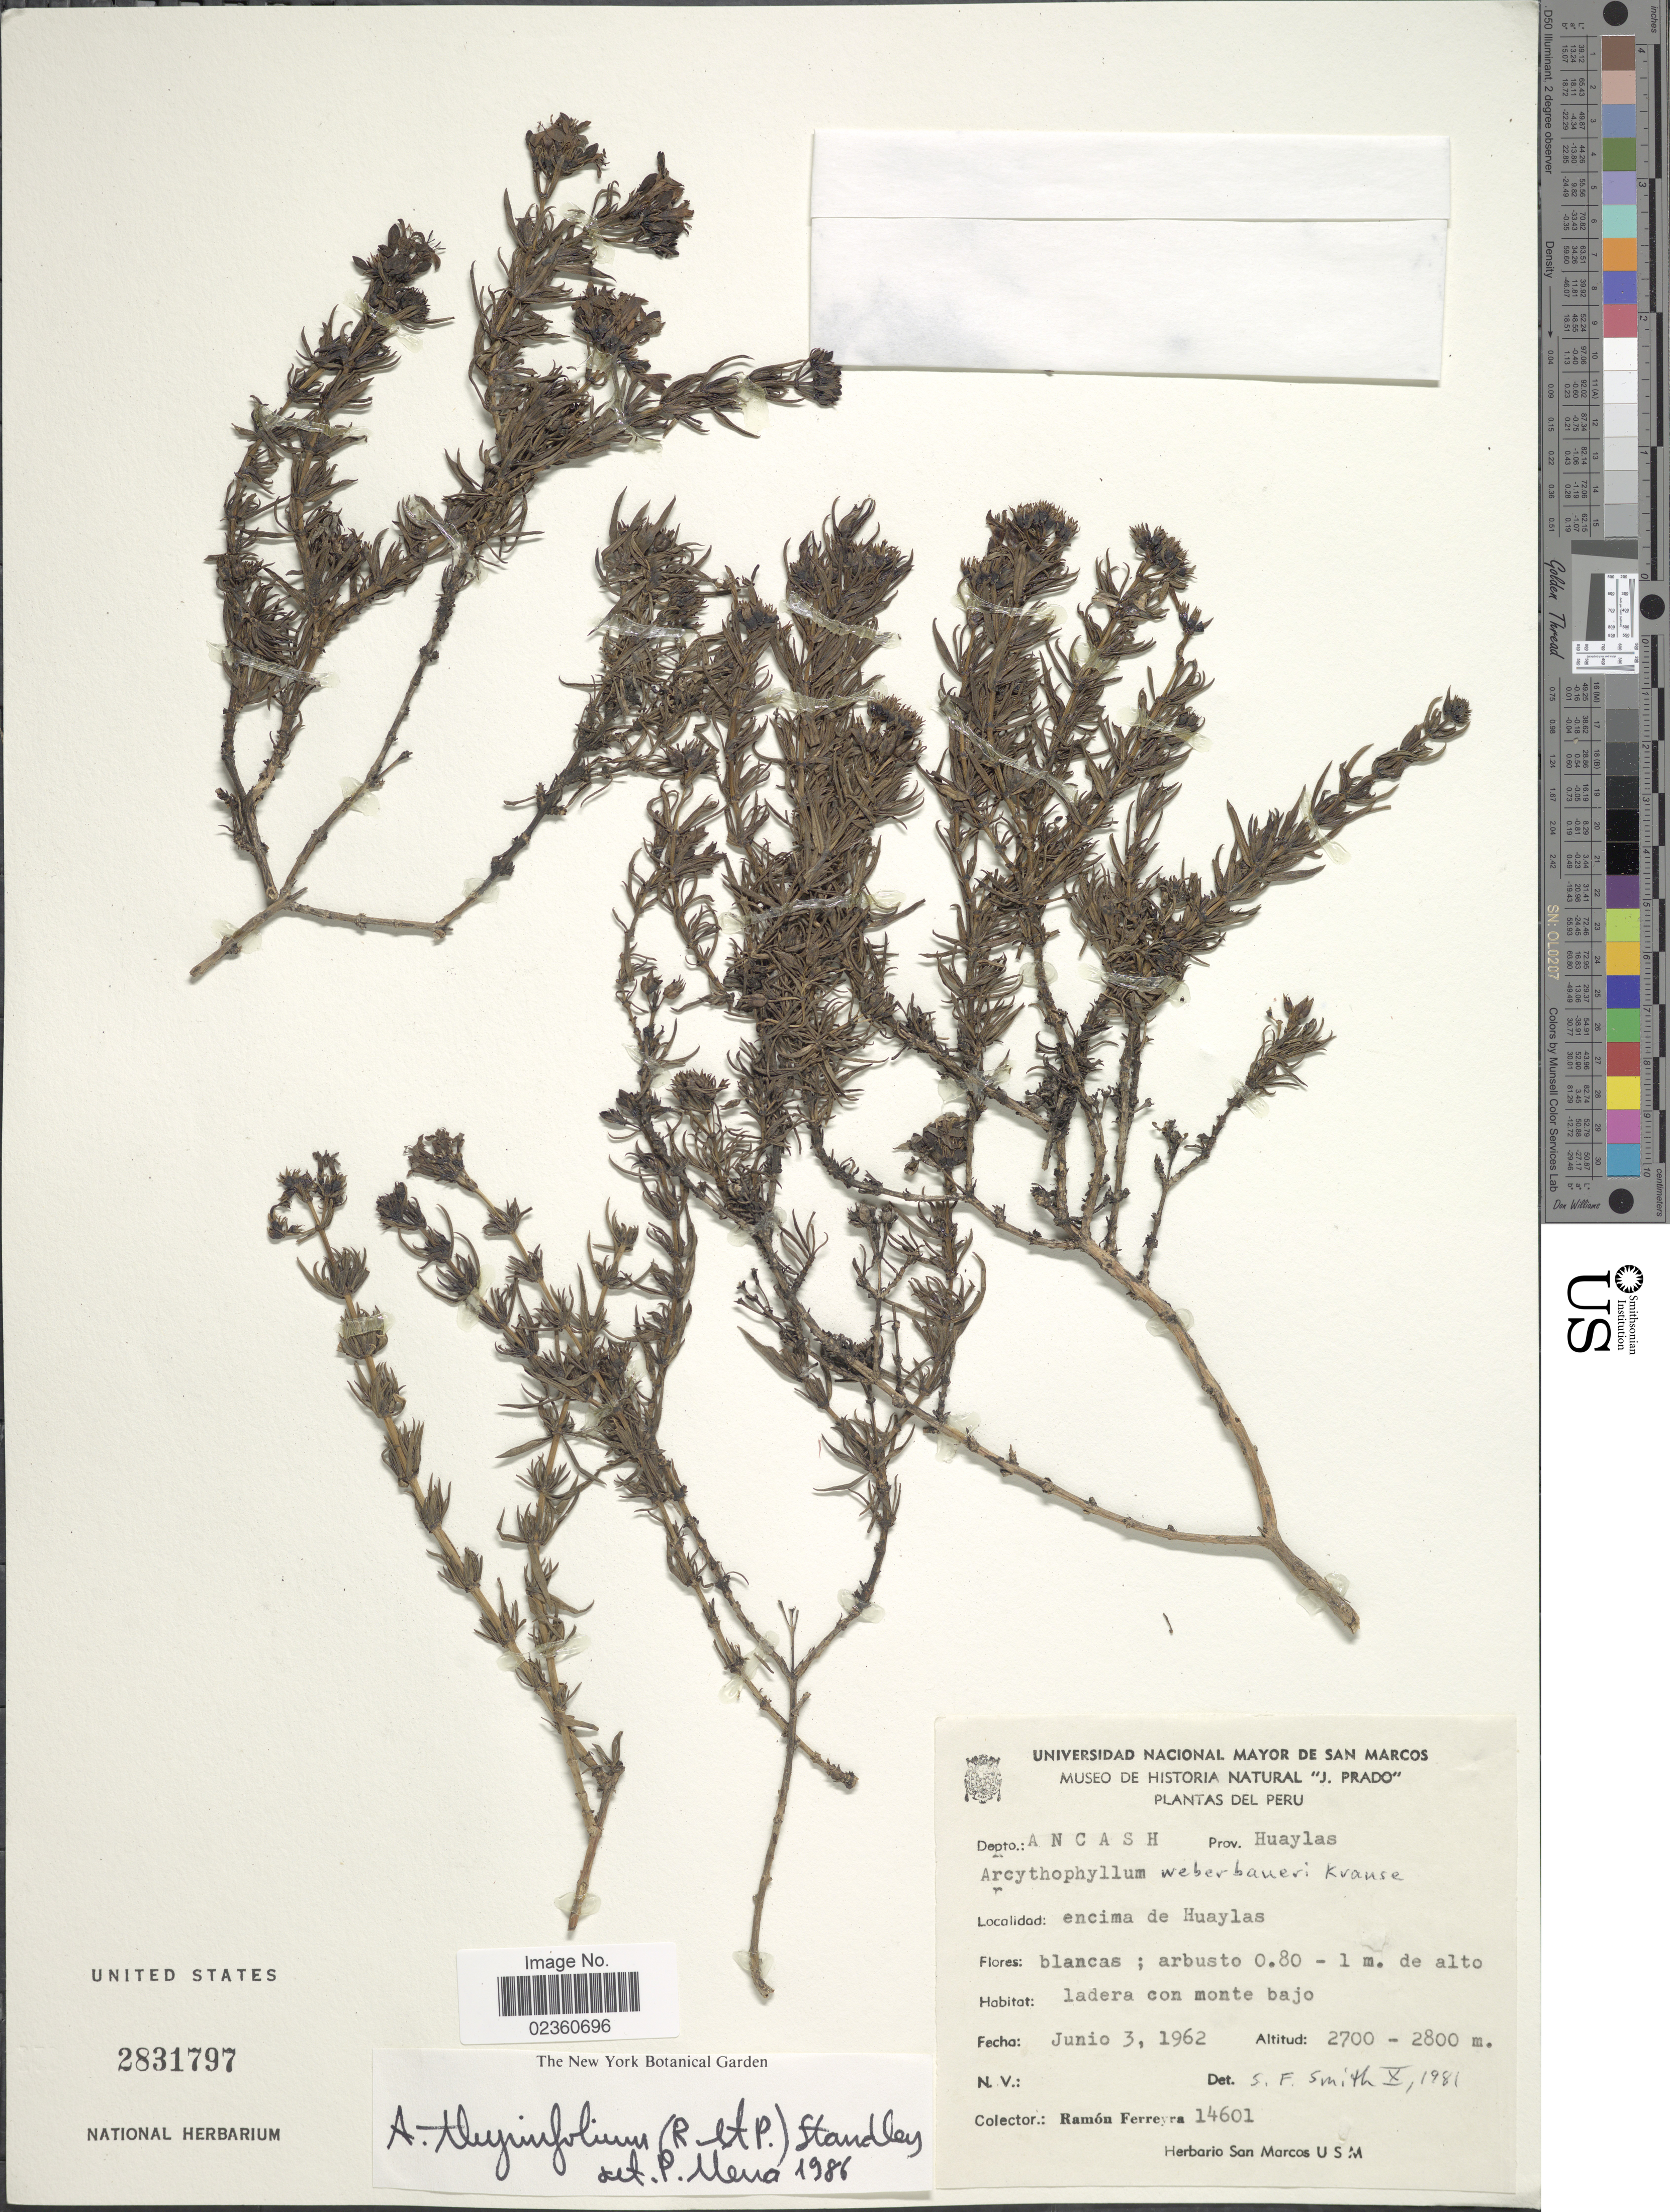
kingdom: Plantae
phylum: Tracheophyta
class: Magnoliopsida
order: Gentianales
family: Rubiaceae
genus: Arcytophyllum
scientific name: Arcytophyllum thymifolium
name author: (Ruiz & Pav.) Standl.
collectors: R. A. Ferreyra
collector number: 14601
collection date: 1962-06-03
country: Peru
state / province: Ancash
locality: Depto. Ancash, Prov. Huay;as, encima de Huaylas, ladera con monte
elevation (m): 2700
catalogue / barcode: US 2831797